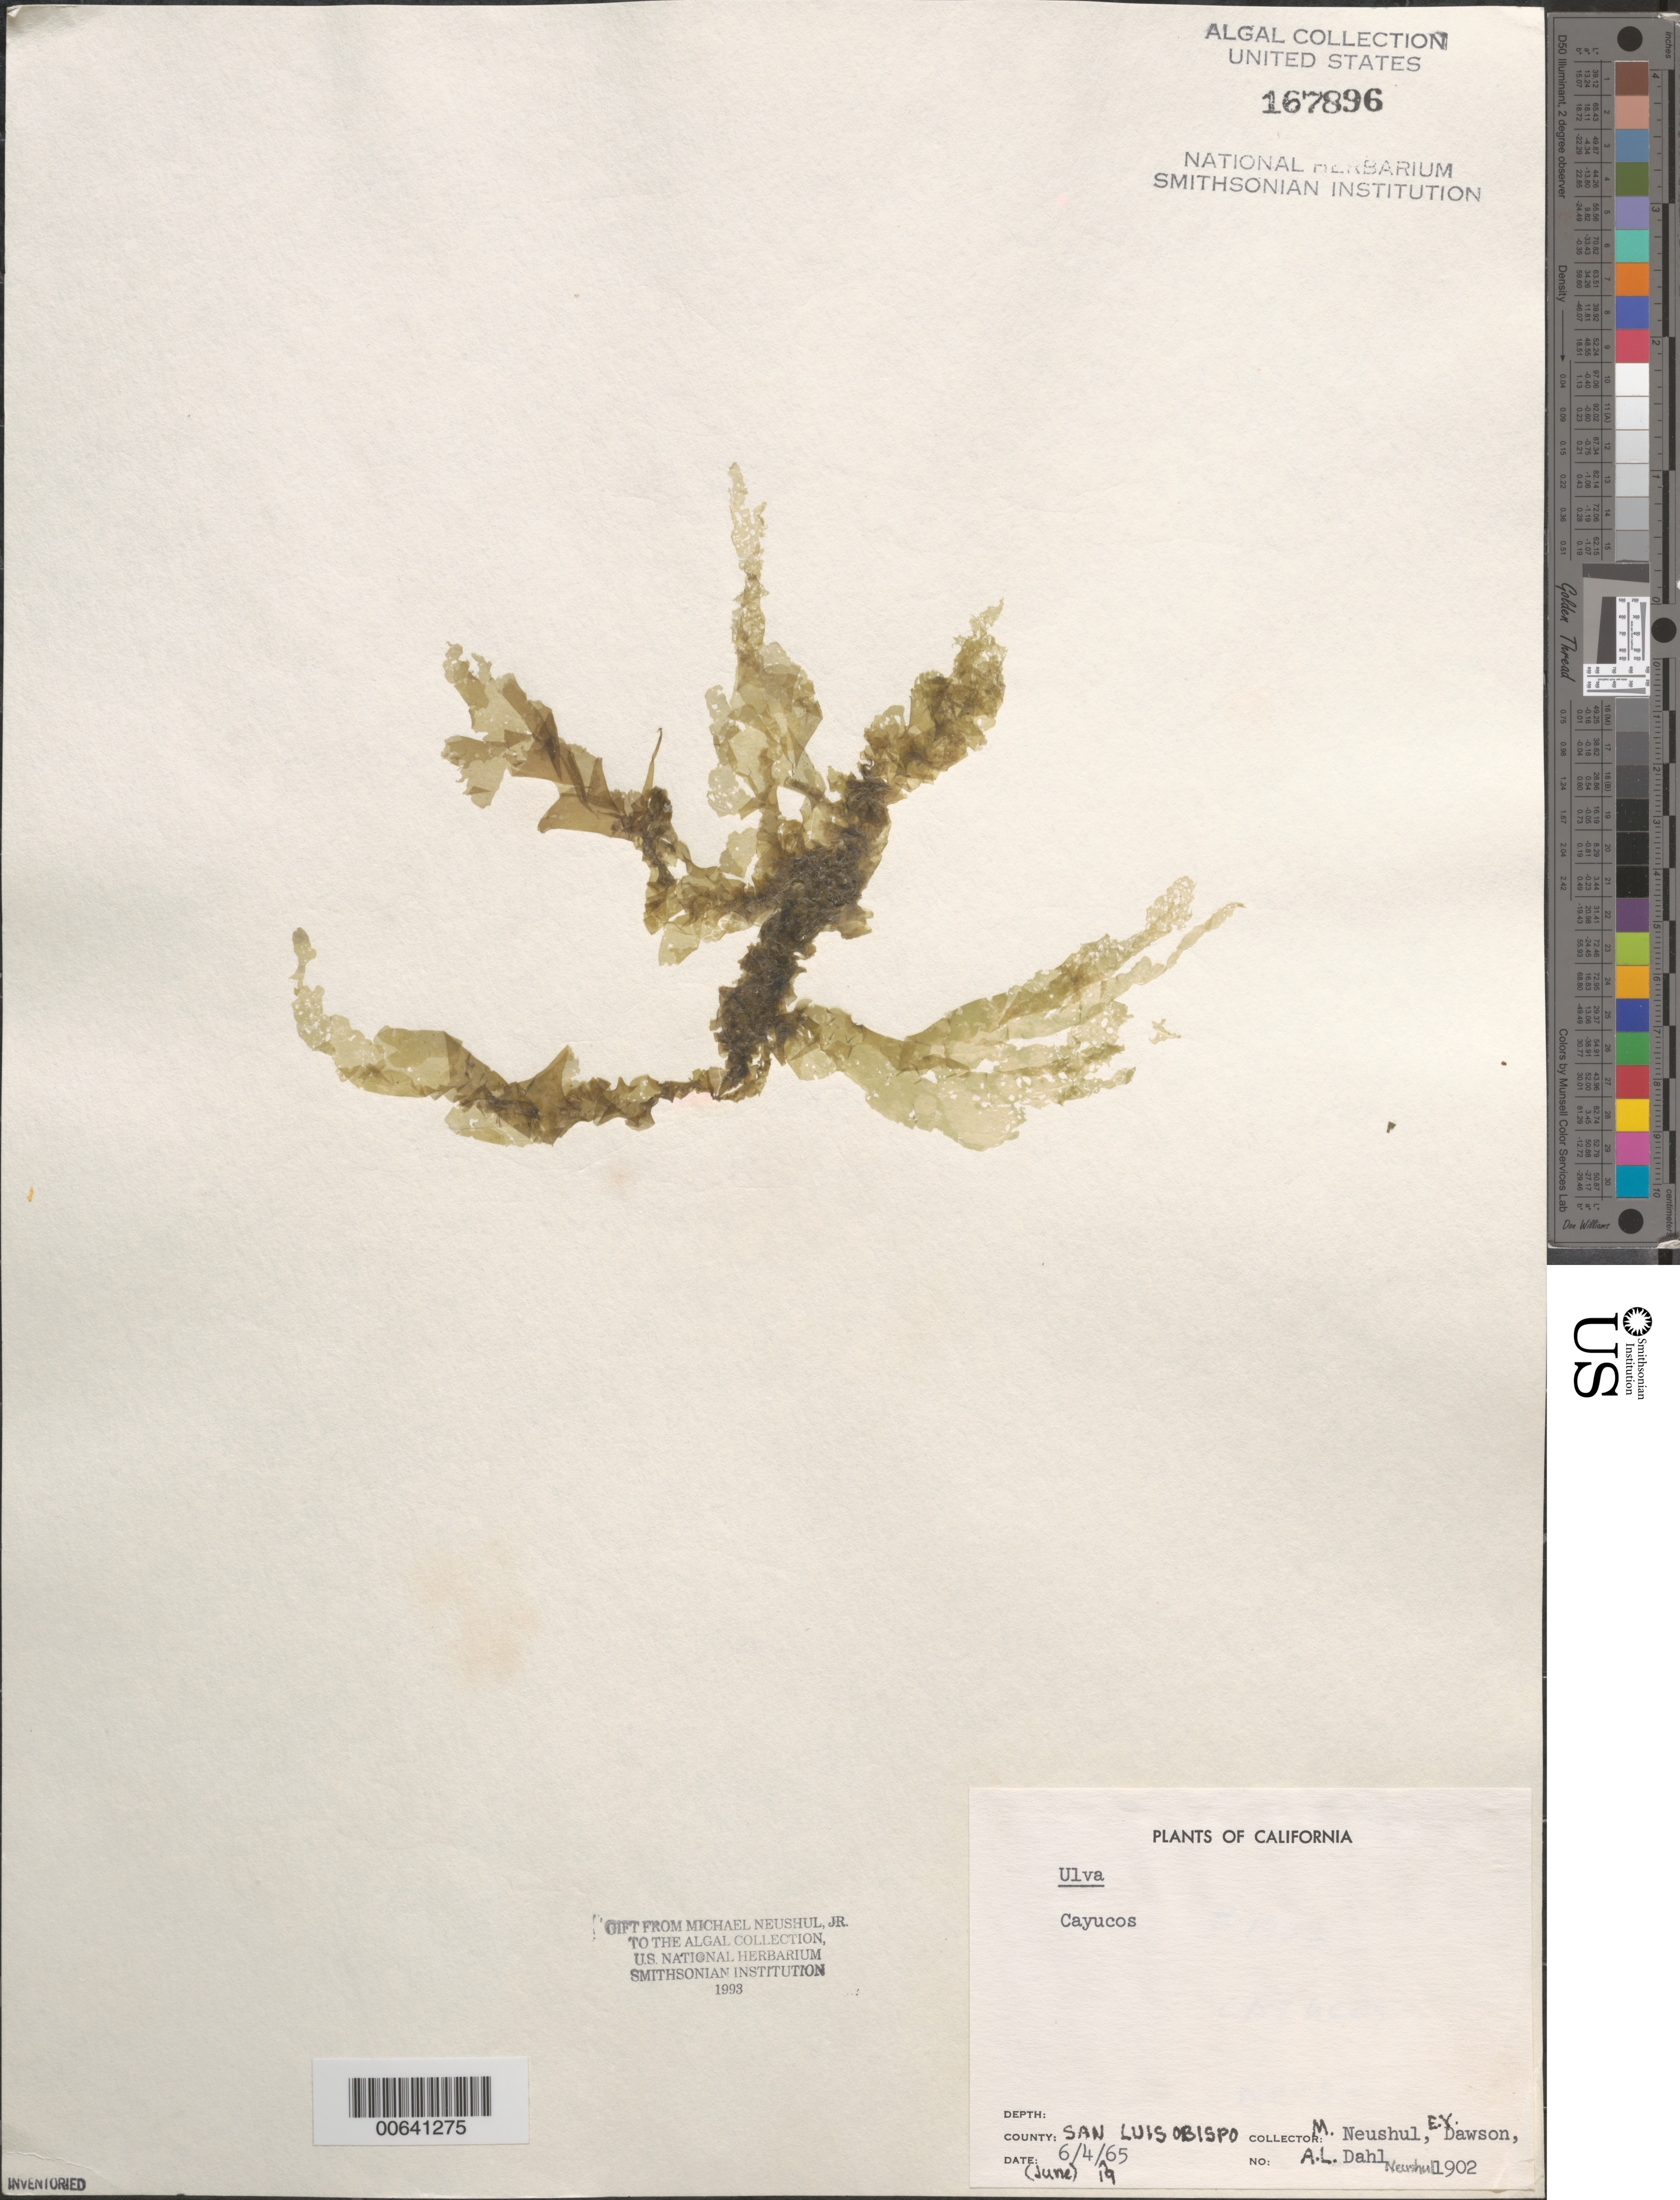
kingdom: Plantae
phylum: Chlorophyta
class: Ulvophyceae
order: Ulvales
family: Ulvaceae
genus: Ulva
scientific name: Ulva sp.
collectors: M. Neushul, E. Y. Dawson & A. Dahl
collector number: Neushul 1902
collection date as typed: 04 Jun 1965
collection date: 1965-06-04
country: United States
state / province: California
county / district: San Luis Obispo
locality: Cayucos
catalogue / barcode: US 167896